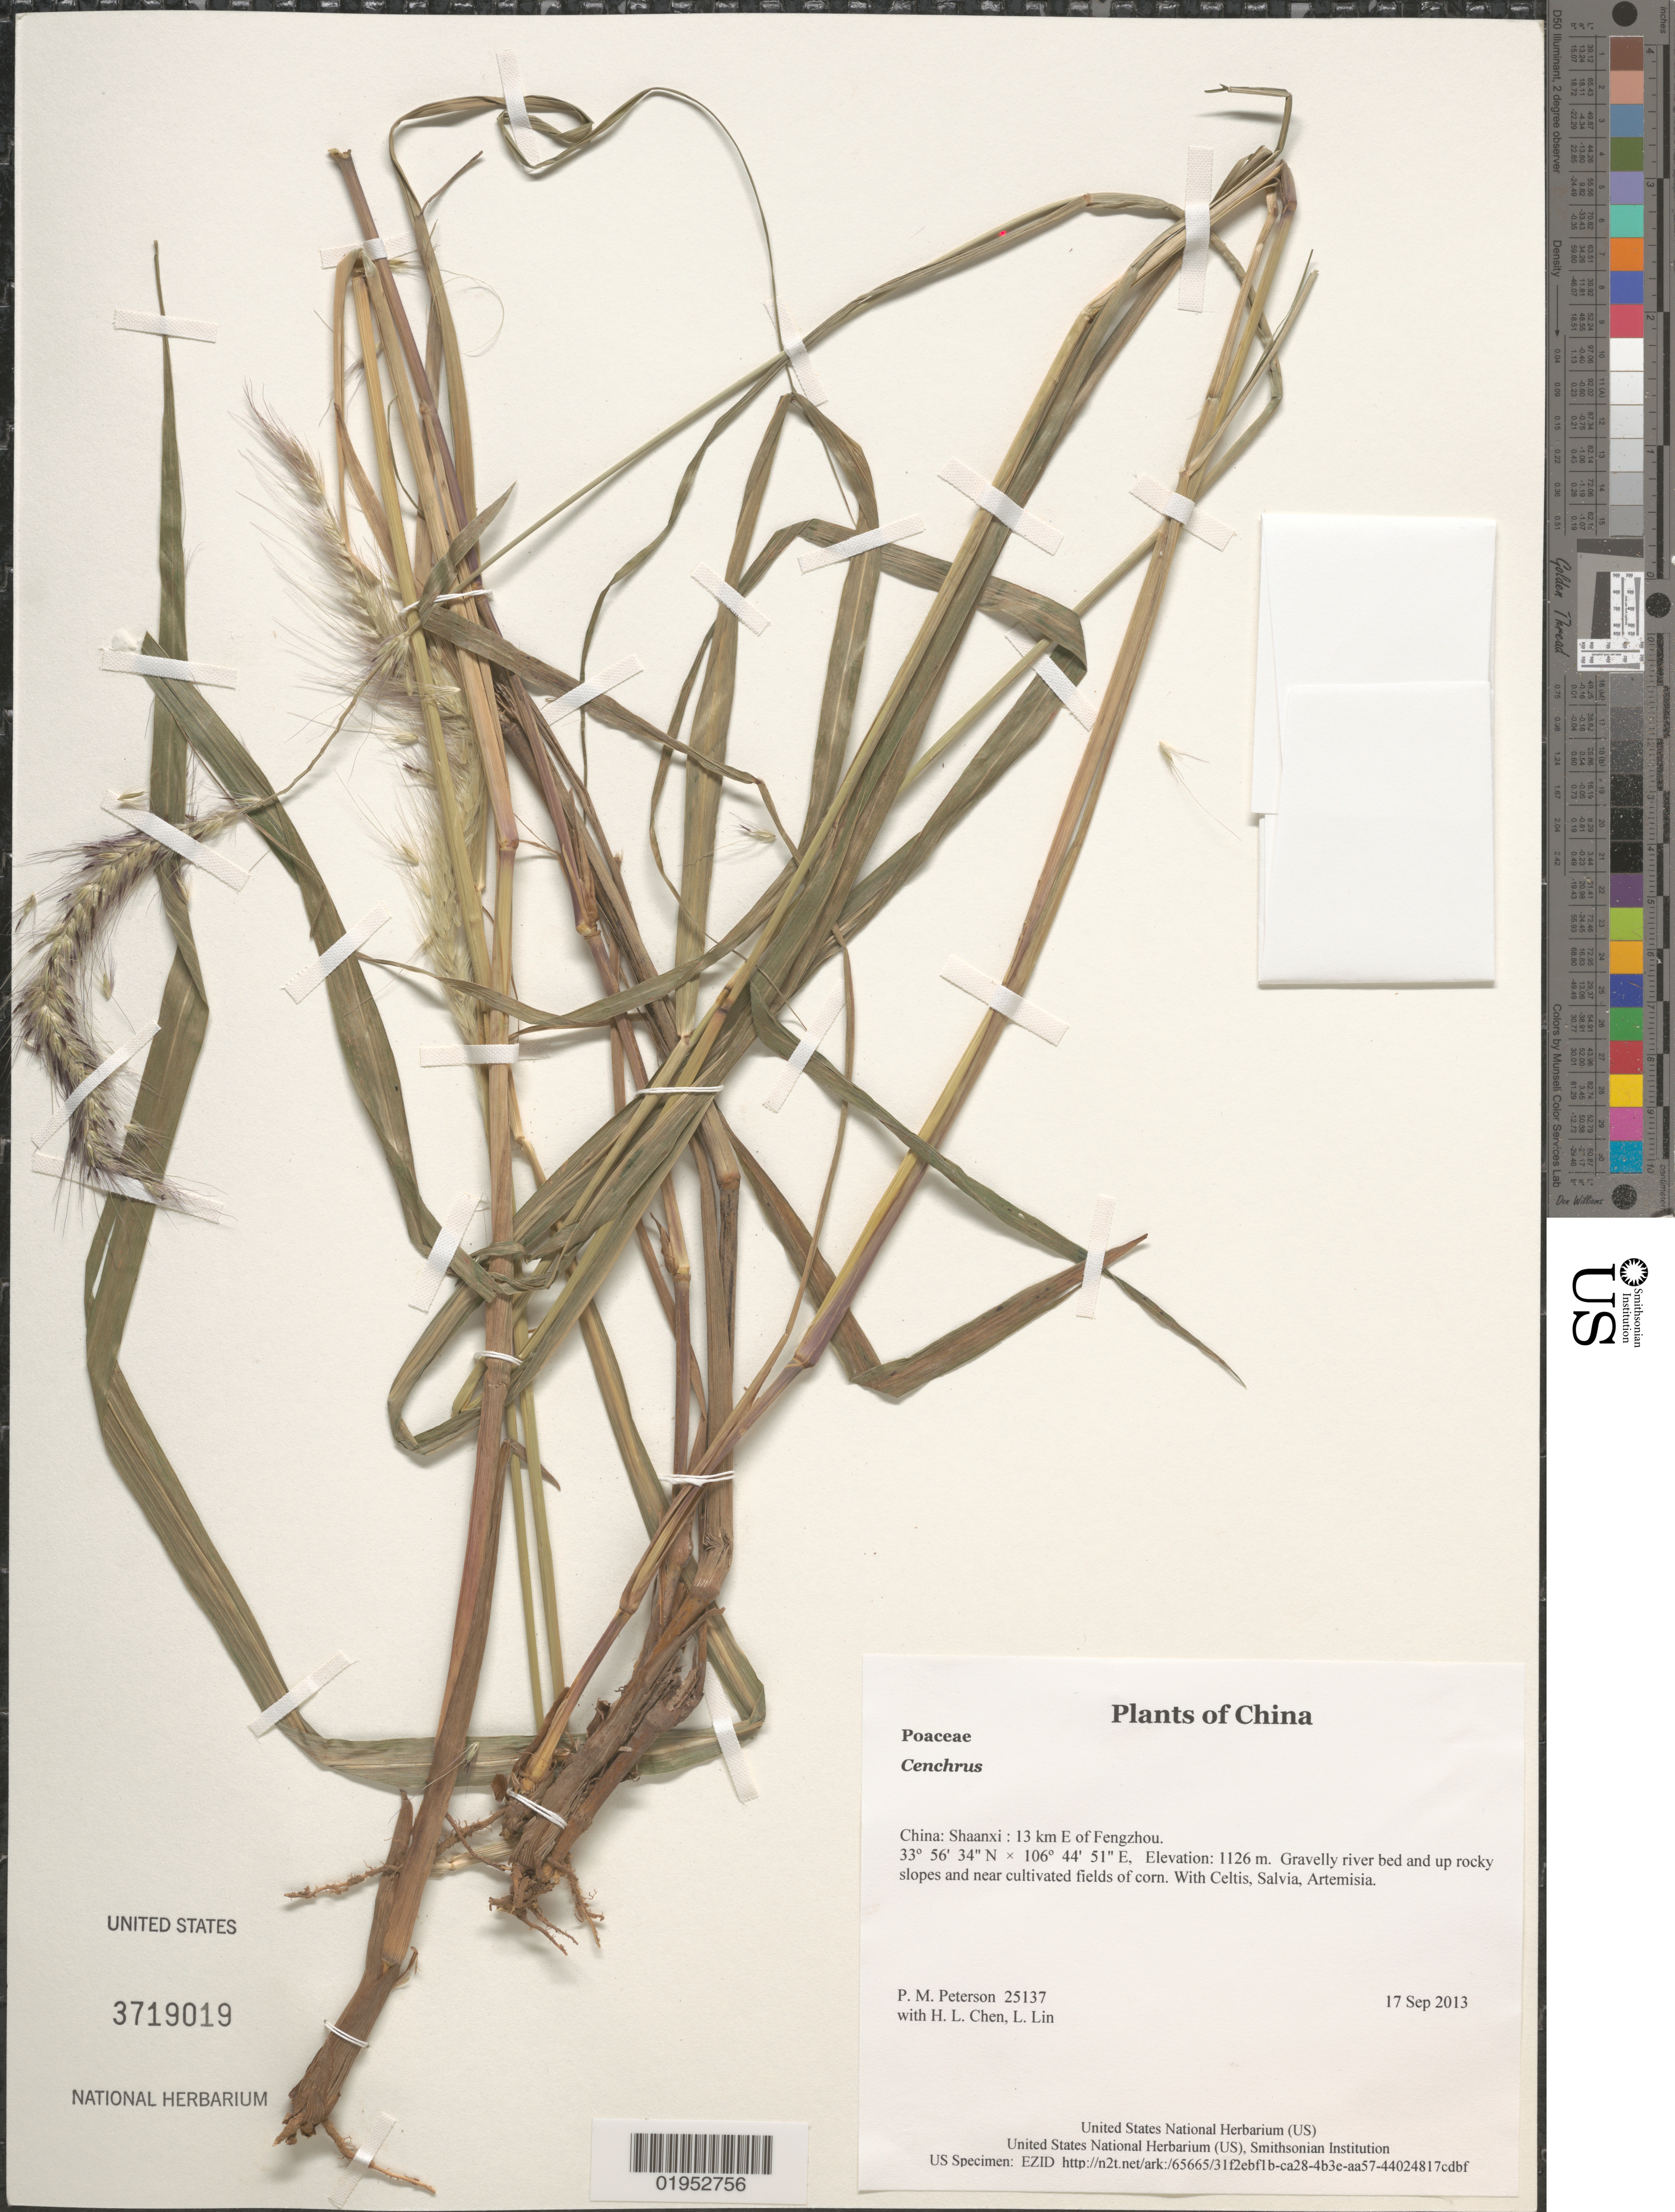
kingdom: Plantae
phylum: Tracheophyta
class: Liliopsida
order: Poales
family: Poaceae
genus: Cenchrus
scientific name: Cenchrus sp.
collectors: P. M. Peterson, H. L. Chen & L. Lin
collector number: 25137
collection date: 2013-09-17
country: China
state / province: Shaanxi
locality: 13 km E of Fengzhou.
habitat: Gravelly river bed and up rocky slopes and near cultivated fields of corn.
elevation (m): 1126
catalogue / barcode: US 3719019